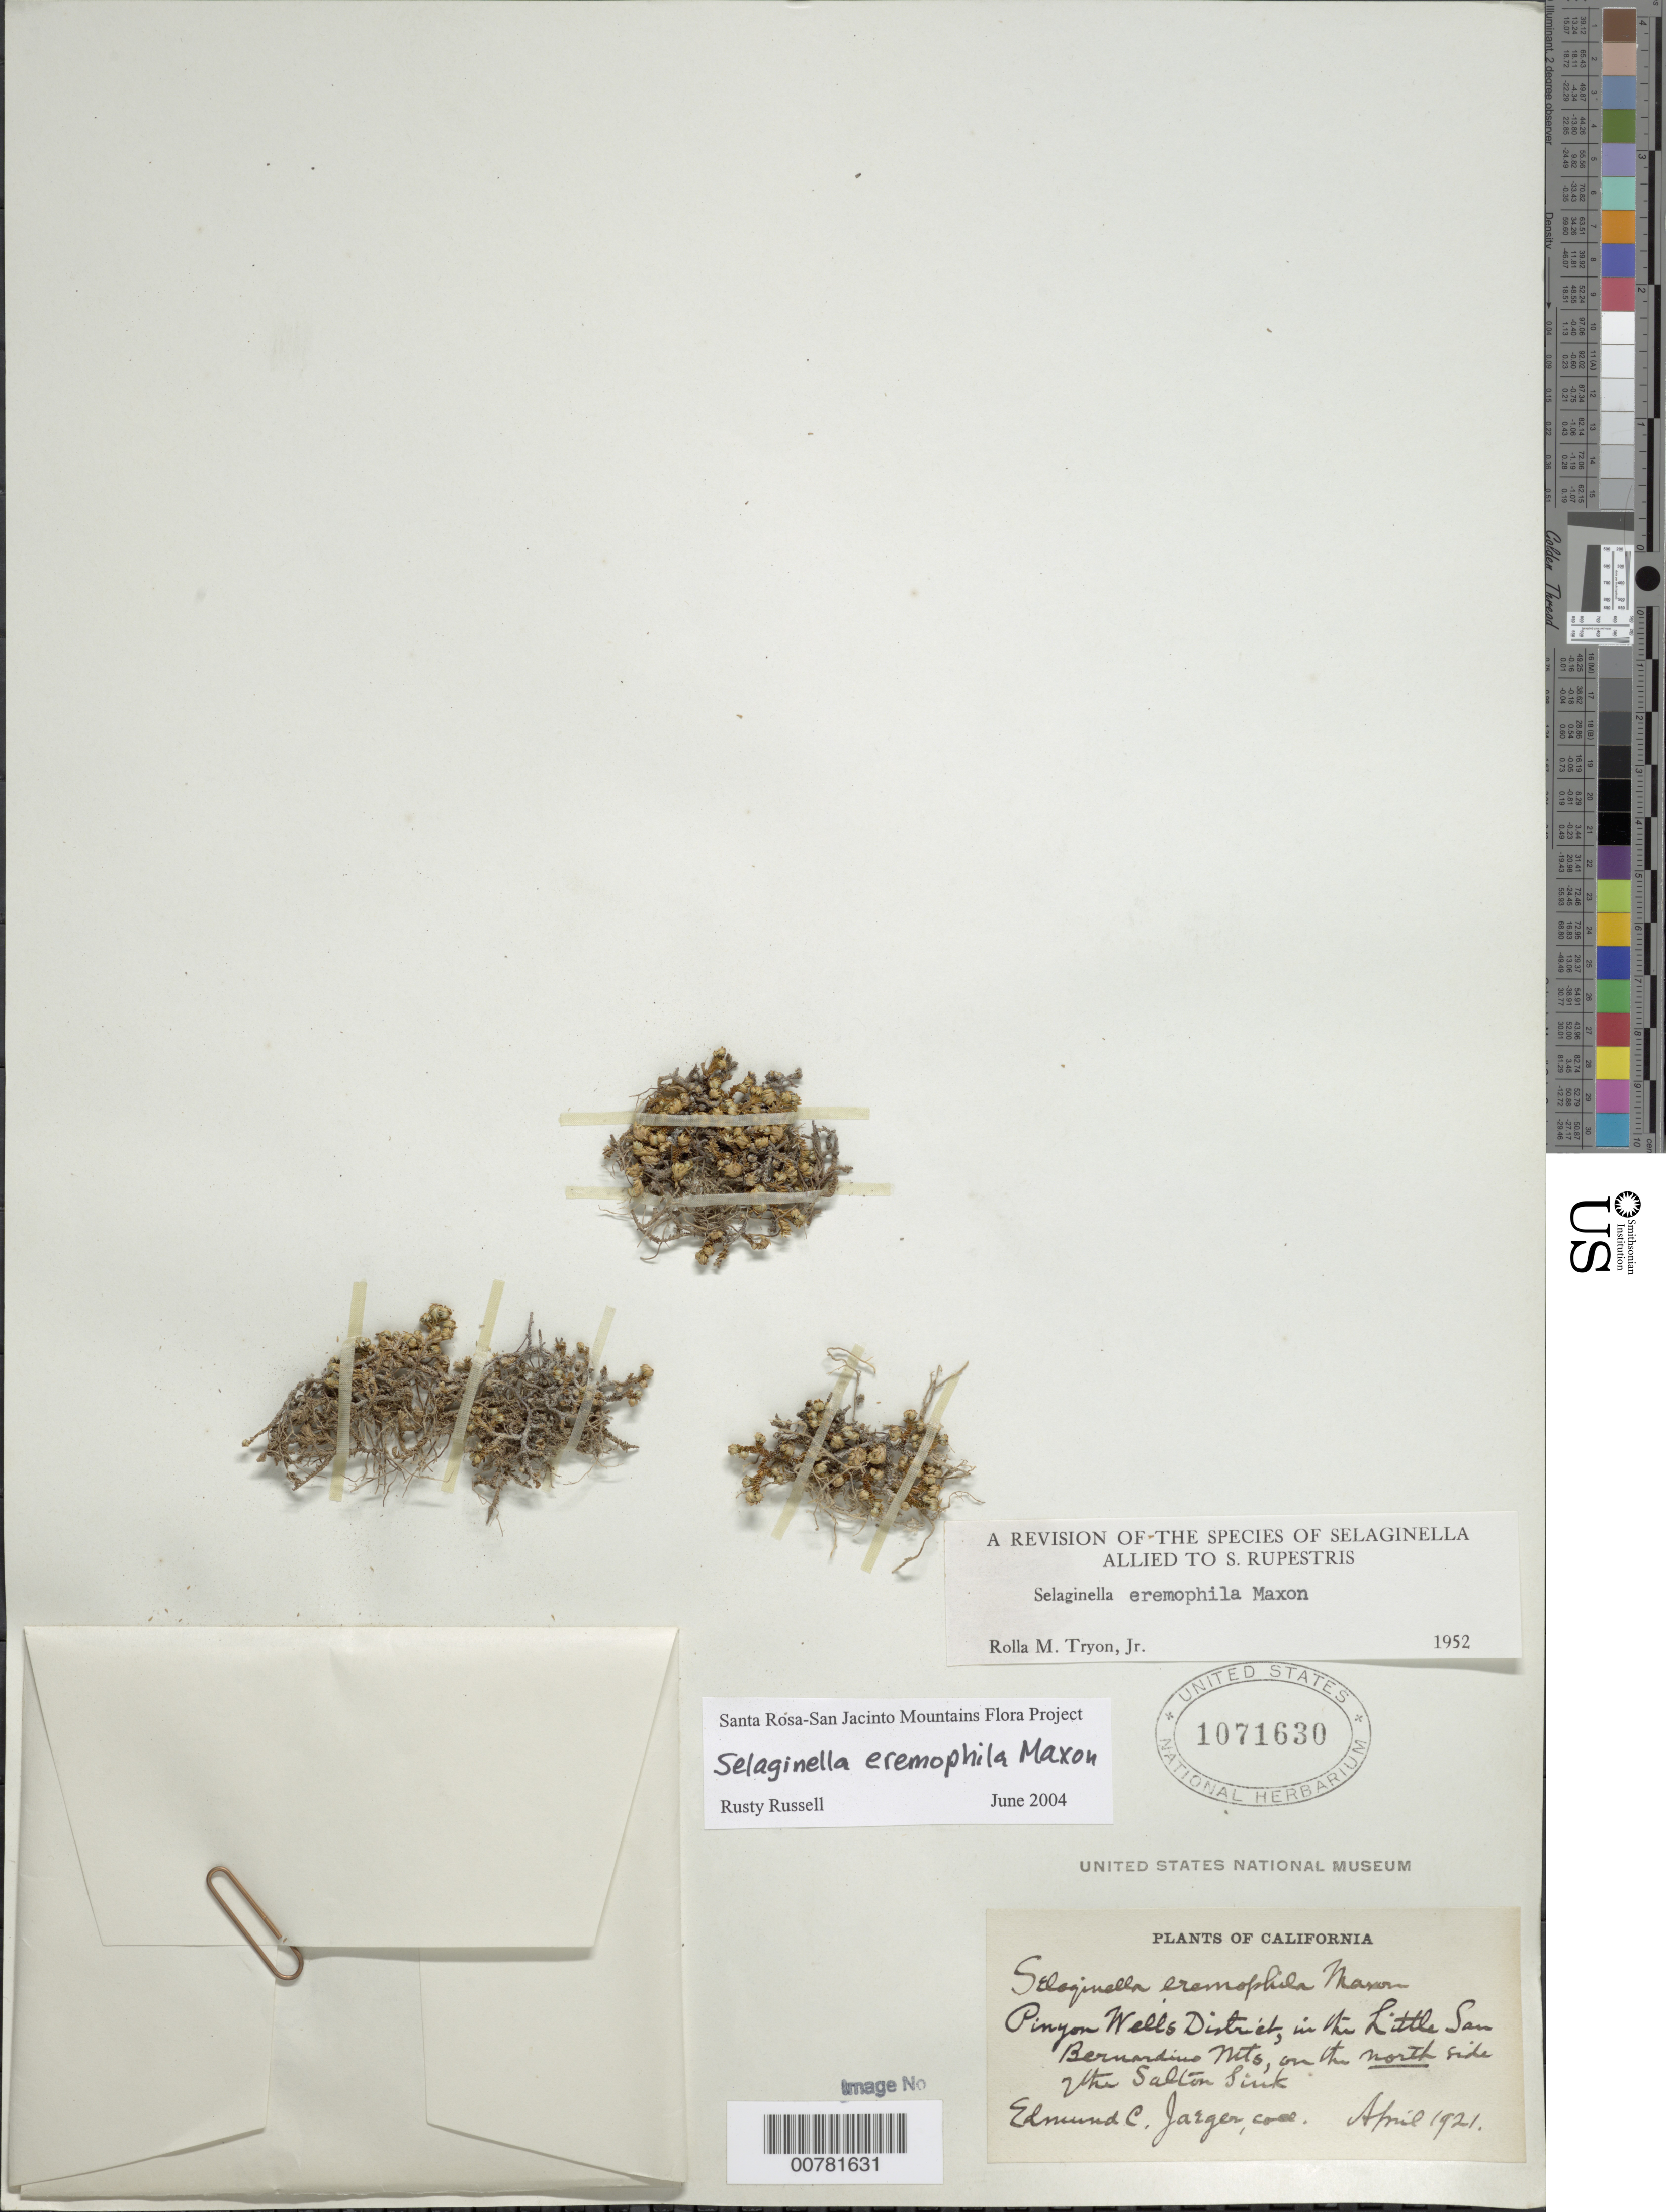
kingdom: Plantae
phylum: Tracheophyta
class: Lycopodiopsida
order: Selaginellales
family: Selaginellaceae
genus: Selaginella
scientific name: Selaginella eremophila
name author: Maxon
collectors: E. Jaeger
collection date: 1921-04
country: United States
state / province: California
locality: Pinyon Wells District, in the Little San Benardino Mts., on the north side of the Salton Sink.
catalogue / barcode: US 1071630